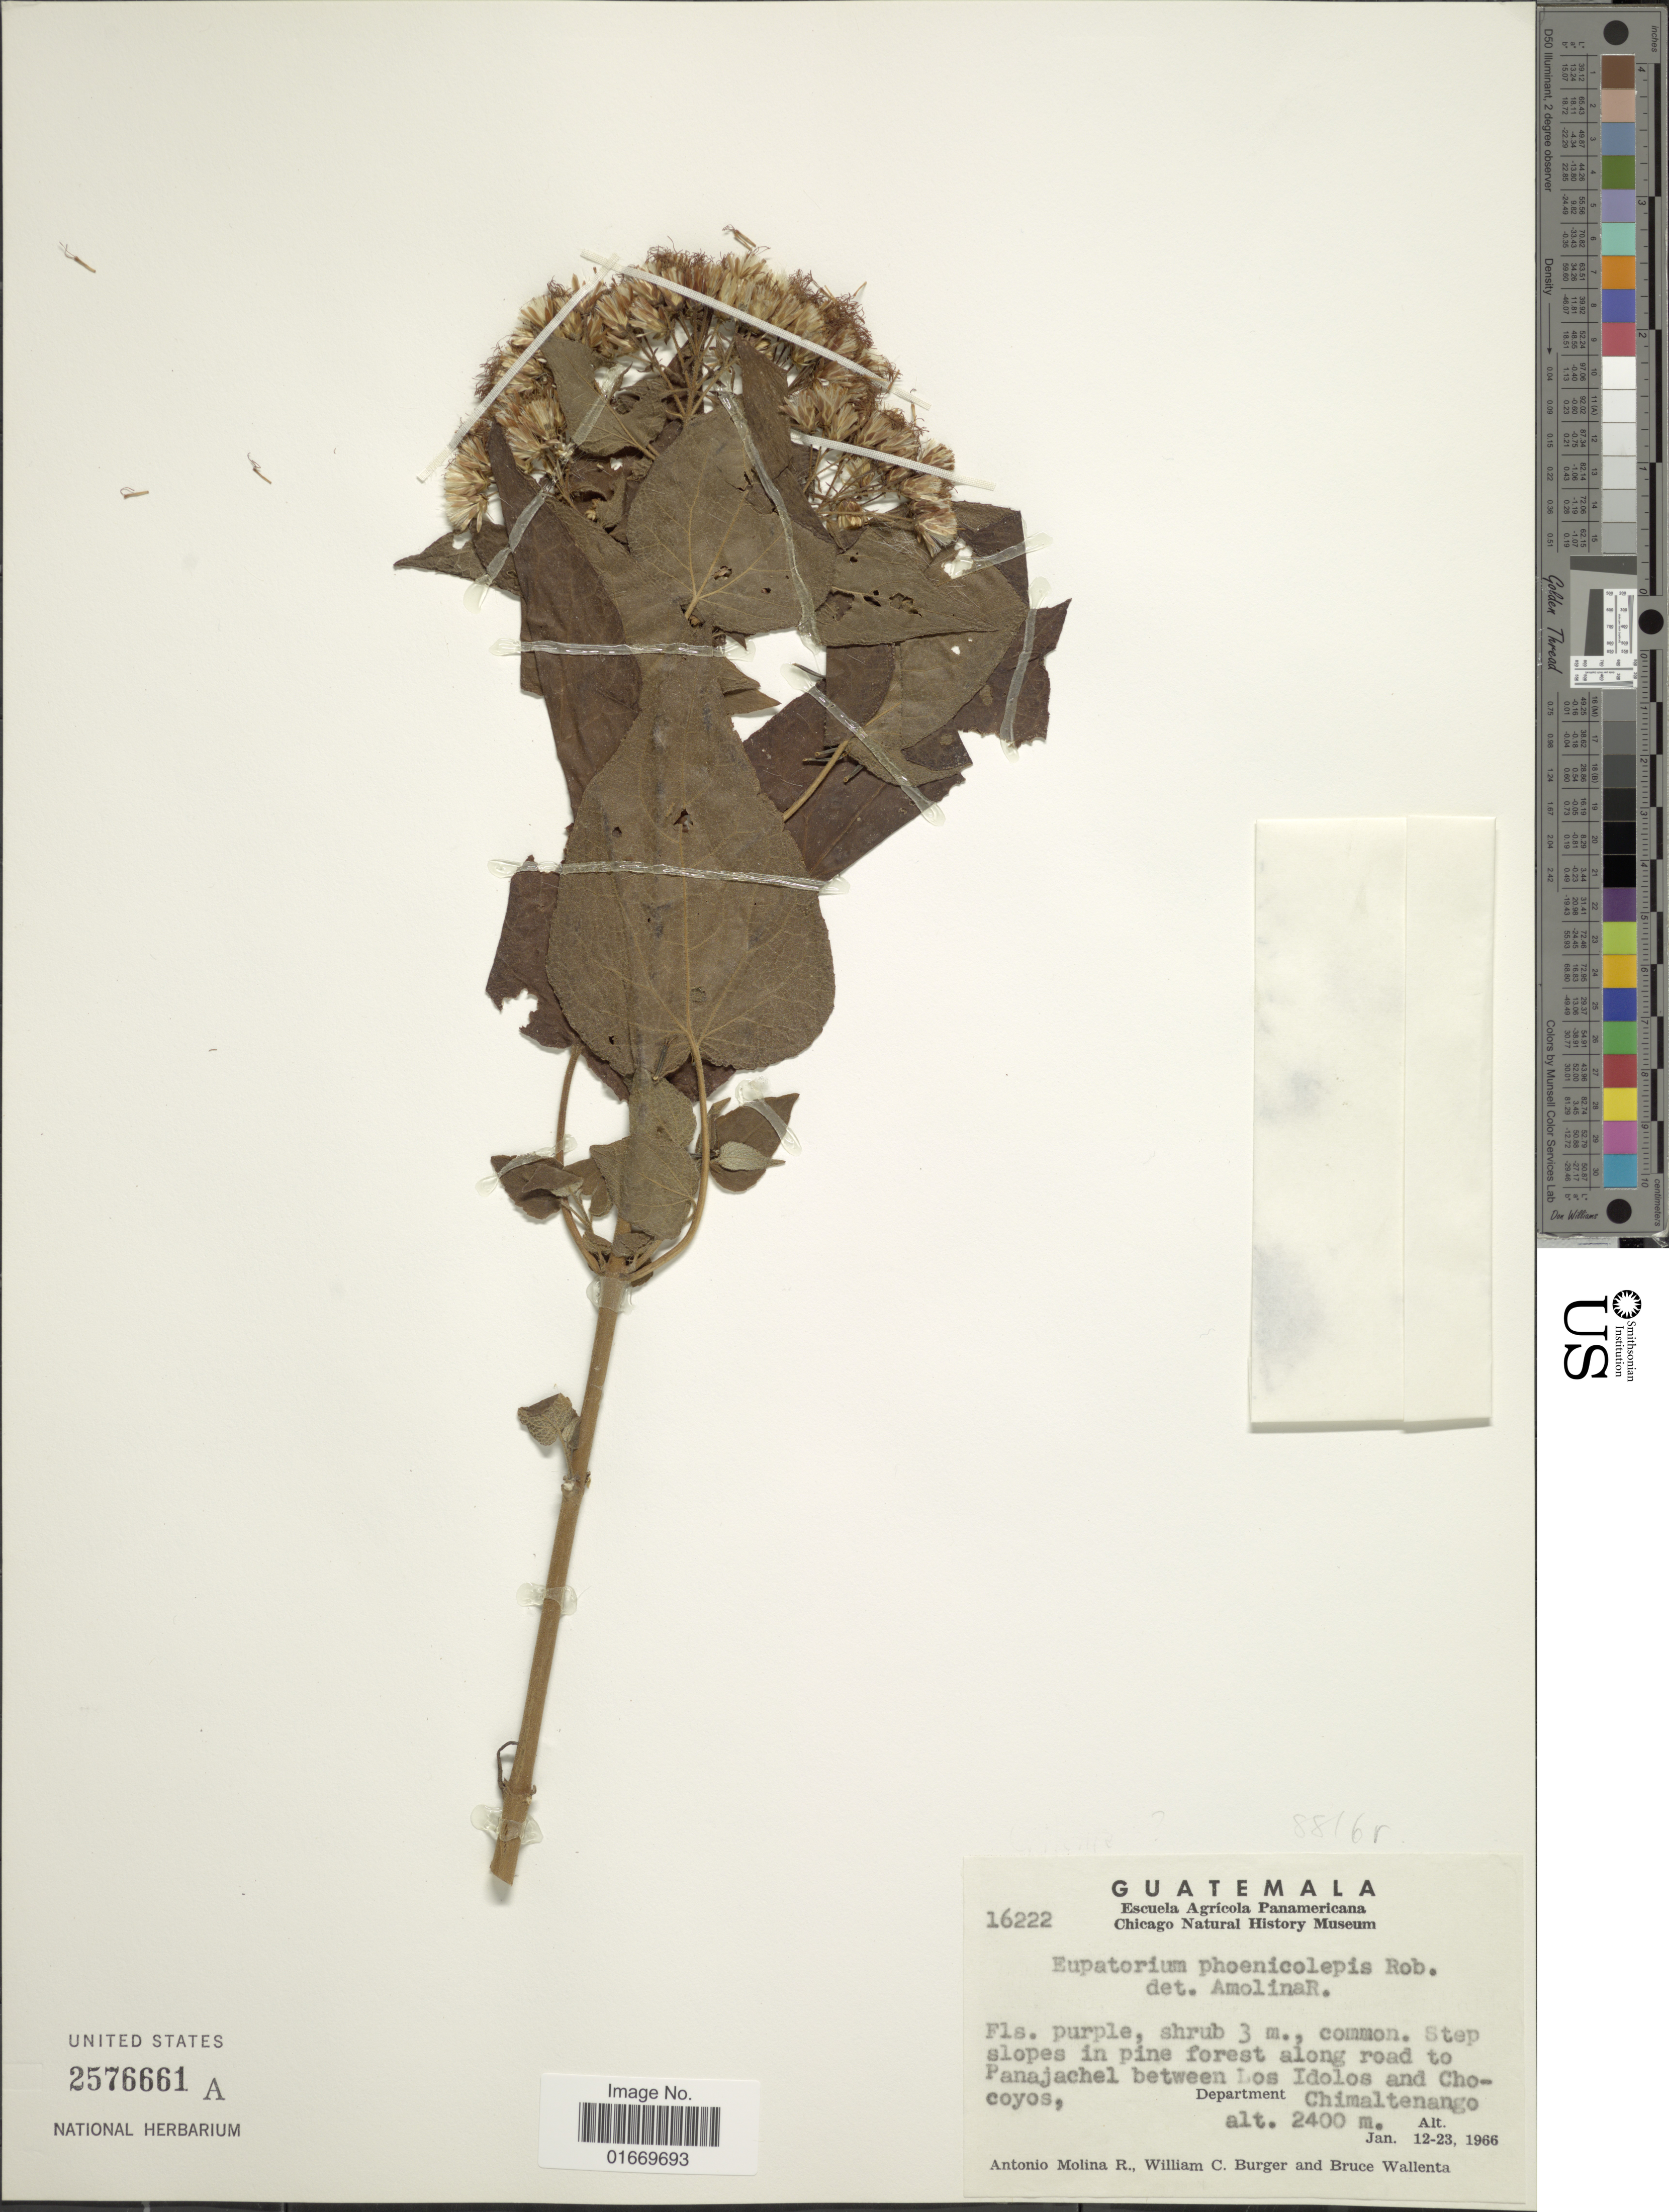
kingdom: Plantae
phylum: Tracheophyta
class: Magnoliopsida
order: Asterales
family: Asteraceae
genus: Peteravenia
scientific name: Peteravenia phoenicolepis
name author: (B.L. Rob.) R.M. King & H. Rob.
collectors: A. Molina R., W. Burger & B. Wallenta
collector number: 16222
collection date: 1966-01-12/1966-01-23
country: Guatemala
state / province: Chimaltenango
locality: Guatemala. Step slopes in pine forest along road to Panajachel between Los Idolos and Chocoyos, Department of Chimaltenango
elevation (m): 2400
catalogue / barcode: US 2576661A